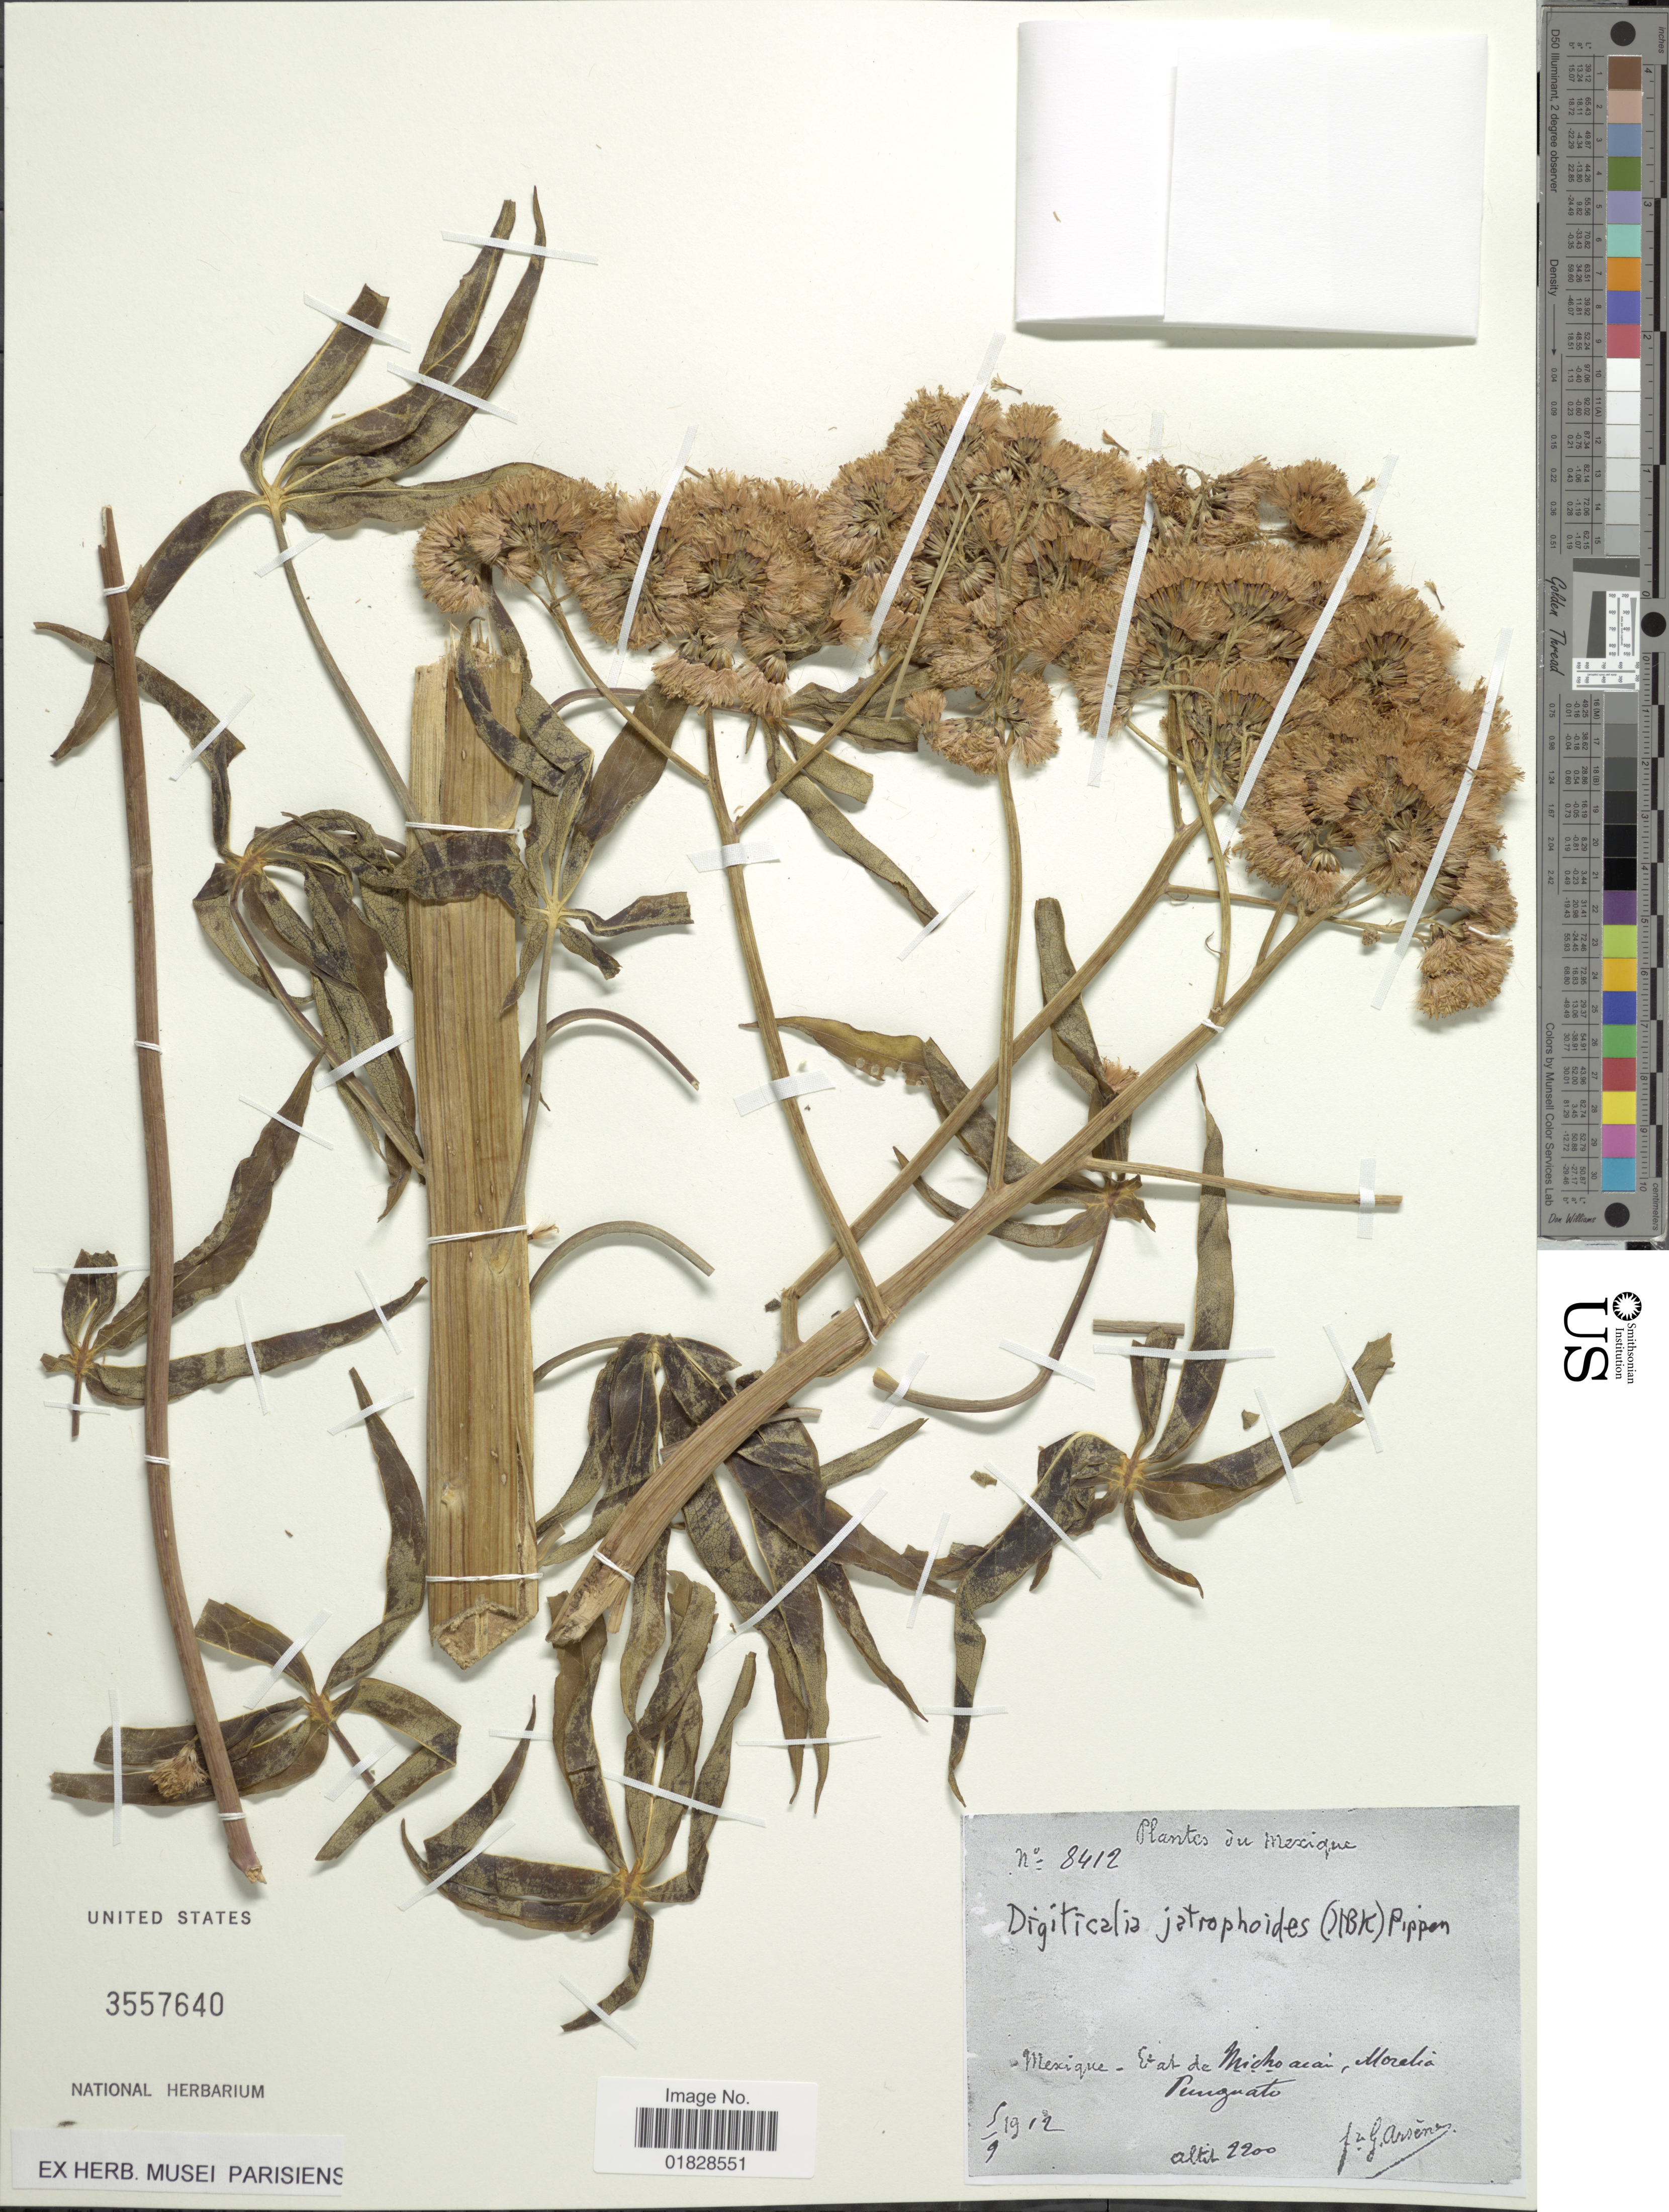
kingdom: Plantae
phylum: Tracheophyta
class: Magnoliopsida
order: Asterales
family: Asteraceae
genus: Digitacalia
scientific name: Digitacalia jatrophoides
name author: (Kunth) Pippen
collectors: F. Arsène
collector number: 8412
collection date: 1912-09-05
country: Mexico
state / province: Michoacán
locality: Mexique - Etat de Michoacán, Morelia Penguato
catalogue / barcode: US 3557640